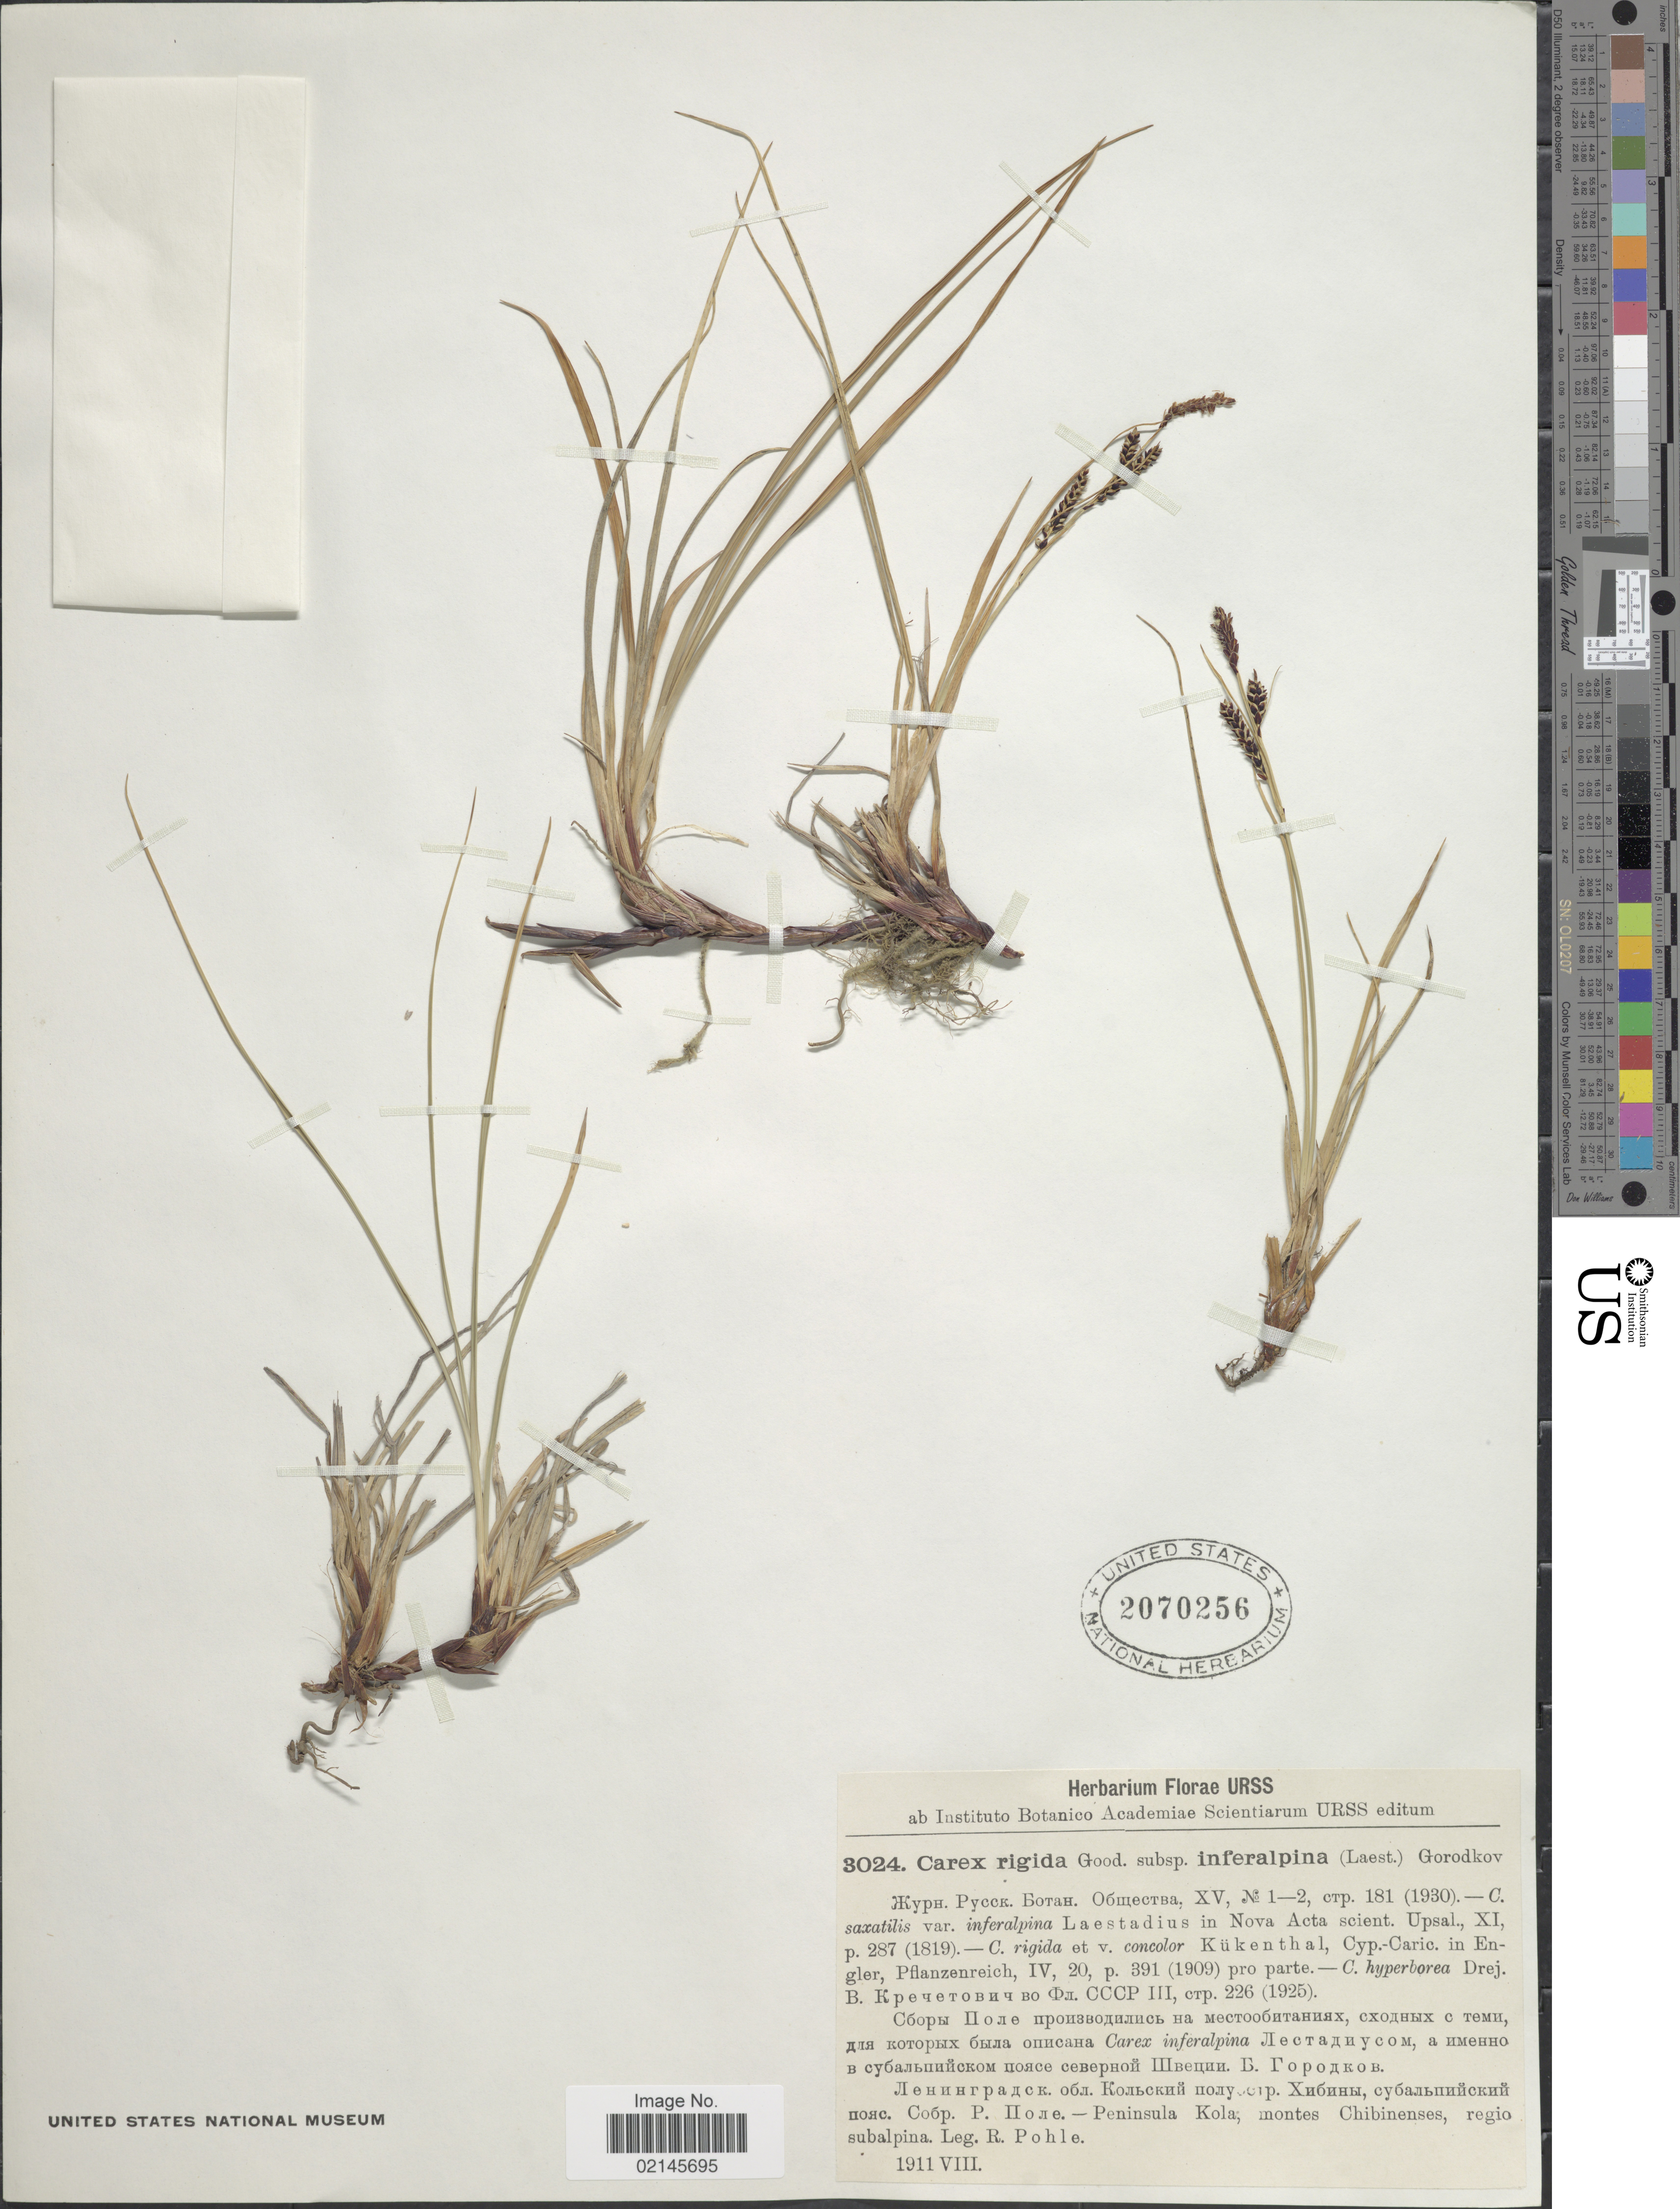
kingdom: Plantae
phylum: Tracheophyta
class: Liliopsida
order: Poales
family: Cyperaceae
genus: Carex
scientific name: Carex dacica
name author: Heuff.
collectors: R. Pohle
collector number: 3024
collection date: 1911-08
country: Russian Federation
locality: Peninsula Kola, Montes Chibinenses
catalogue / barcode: US 2070256